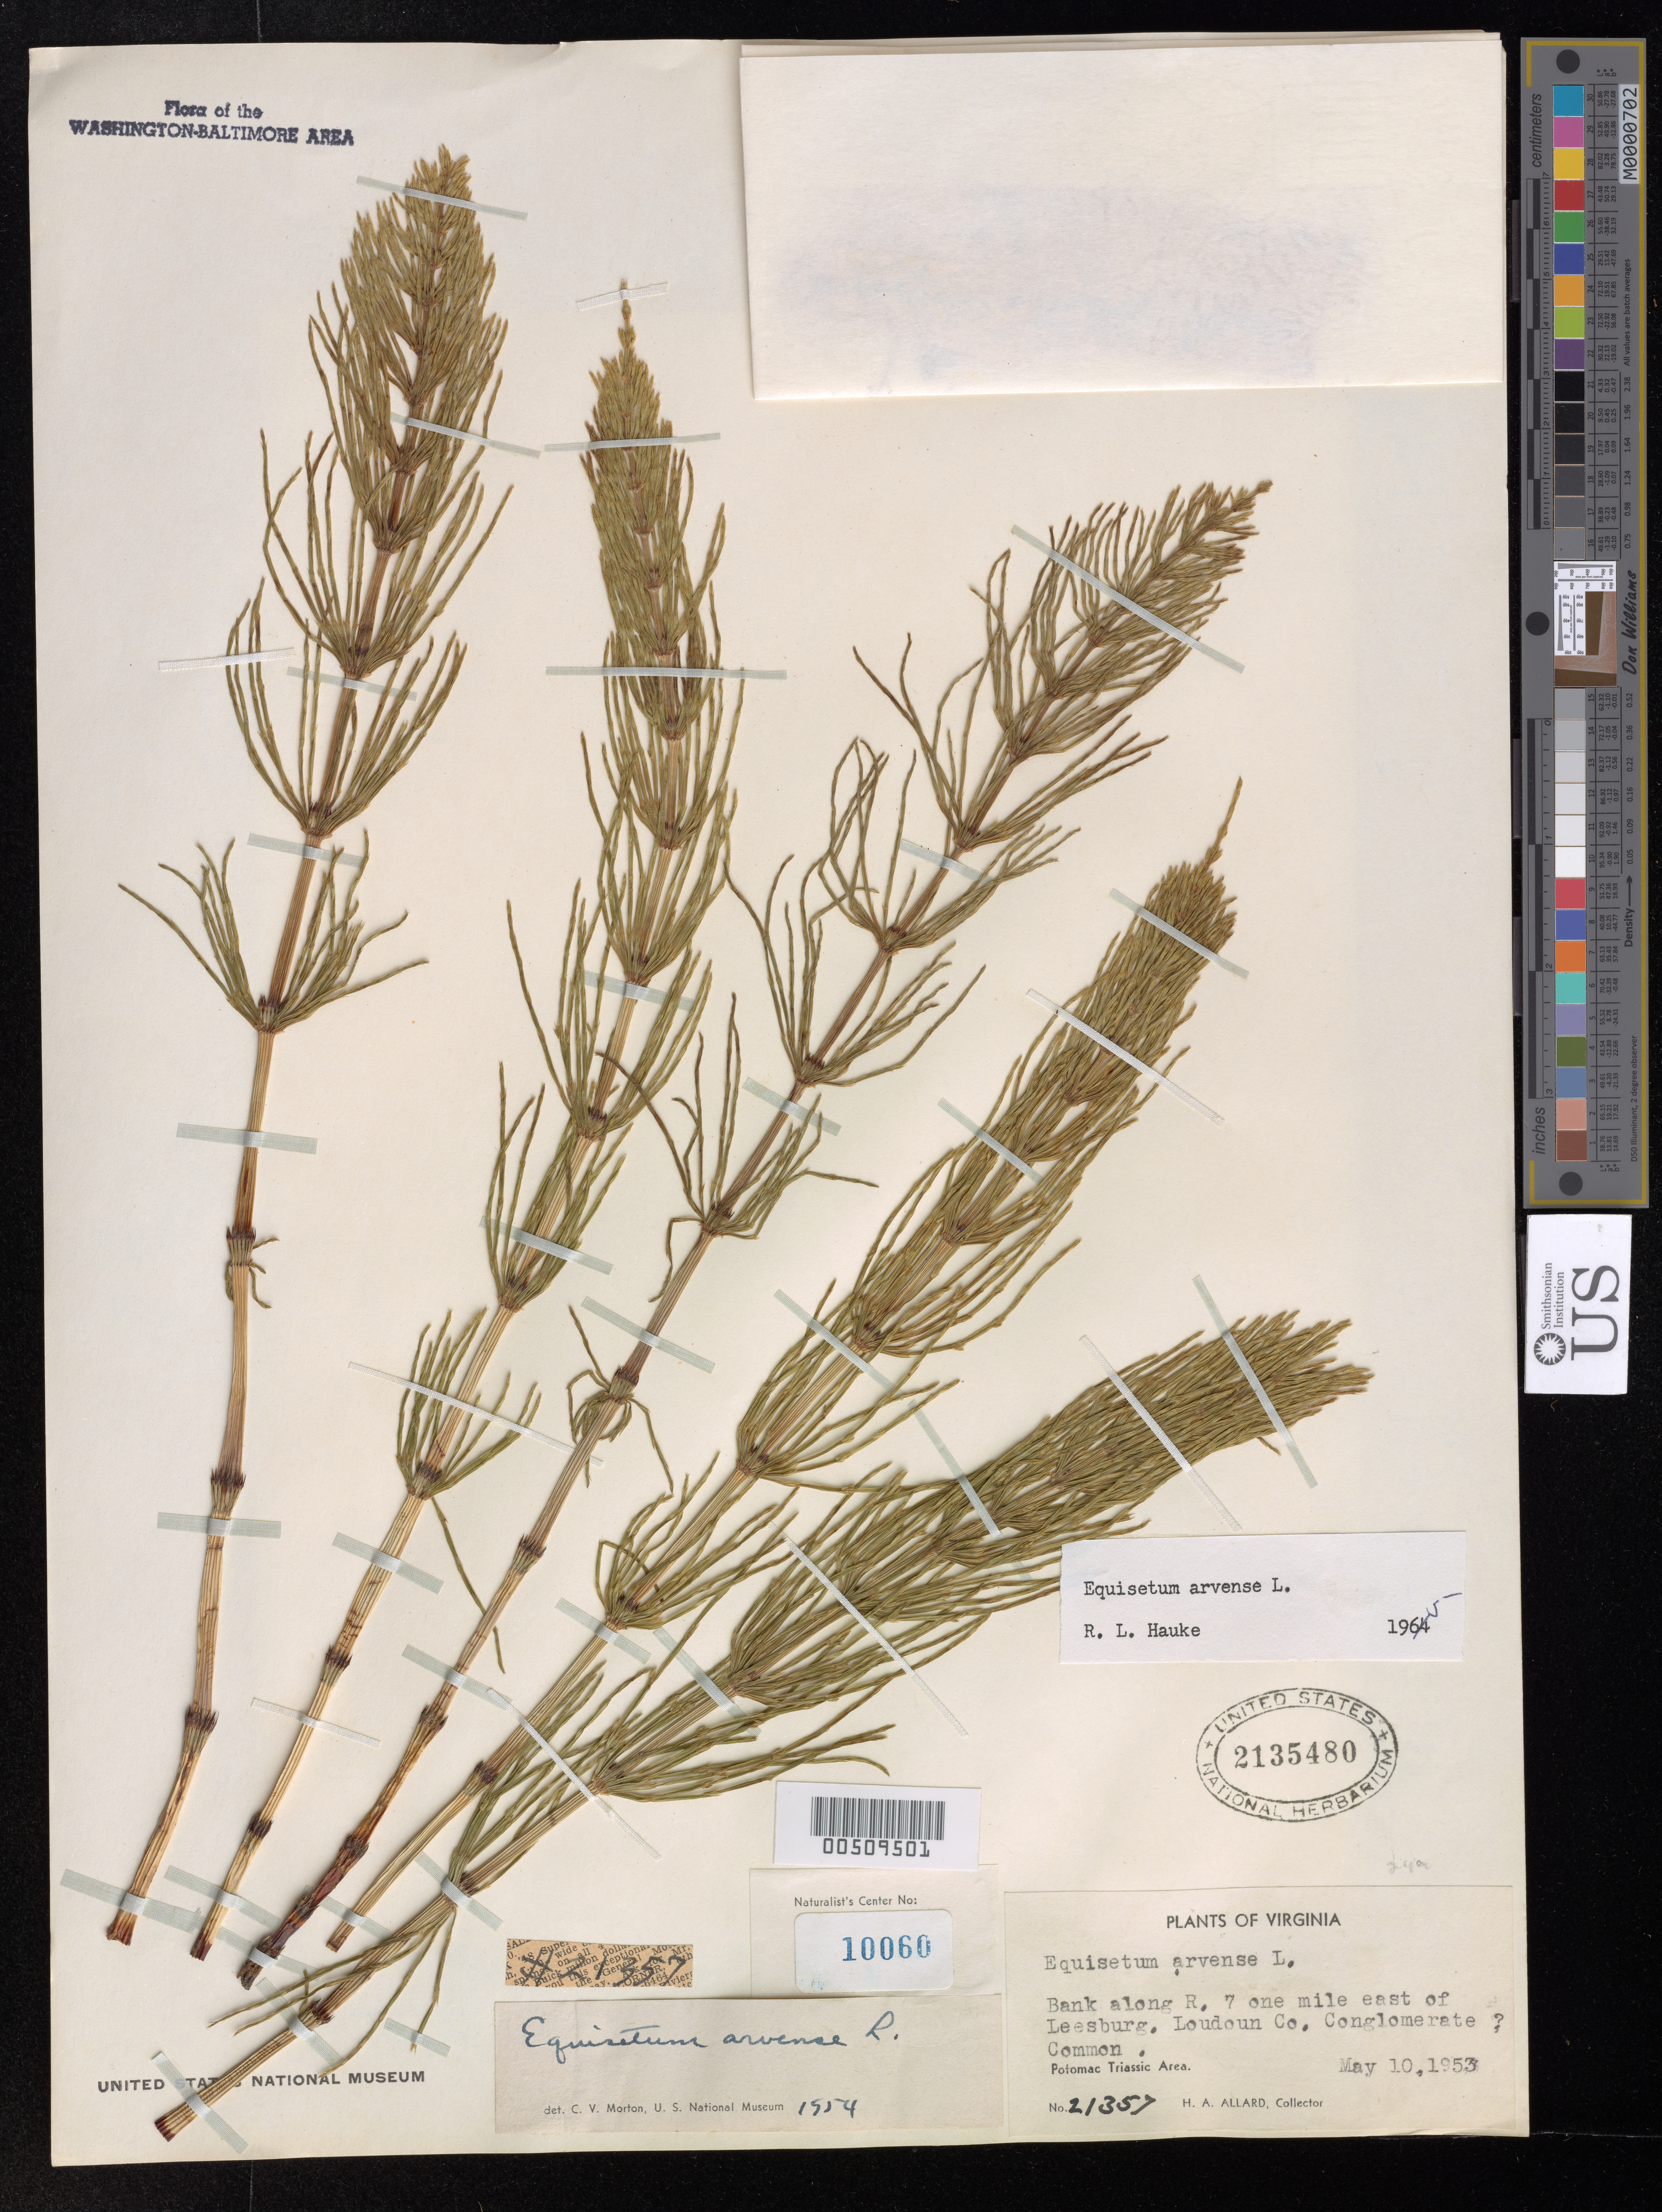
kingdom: Plantae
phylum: Tracheophyta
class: Polypodiopsida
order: Equisetales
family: Equisetaceae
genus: Equisetum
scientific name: Equisetum arvense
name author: L.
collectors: H. A. Allard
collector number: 21357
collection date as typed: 10 May 1953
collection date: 1953-05-10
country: United States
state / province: Virginia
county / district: Loudoun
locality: Rt. 7, 1 mi. E of Leesburg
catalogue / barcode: US 2135480